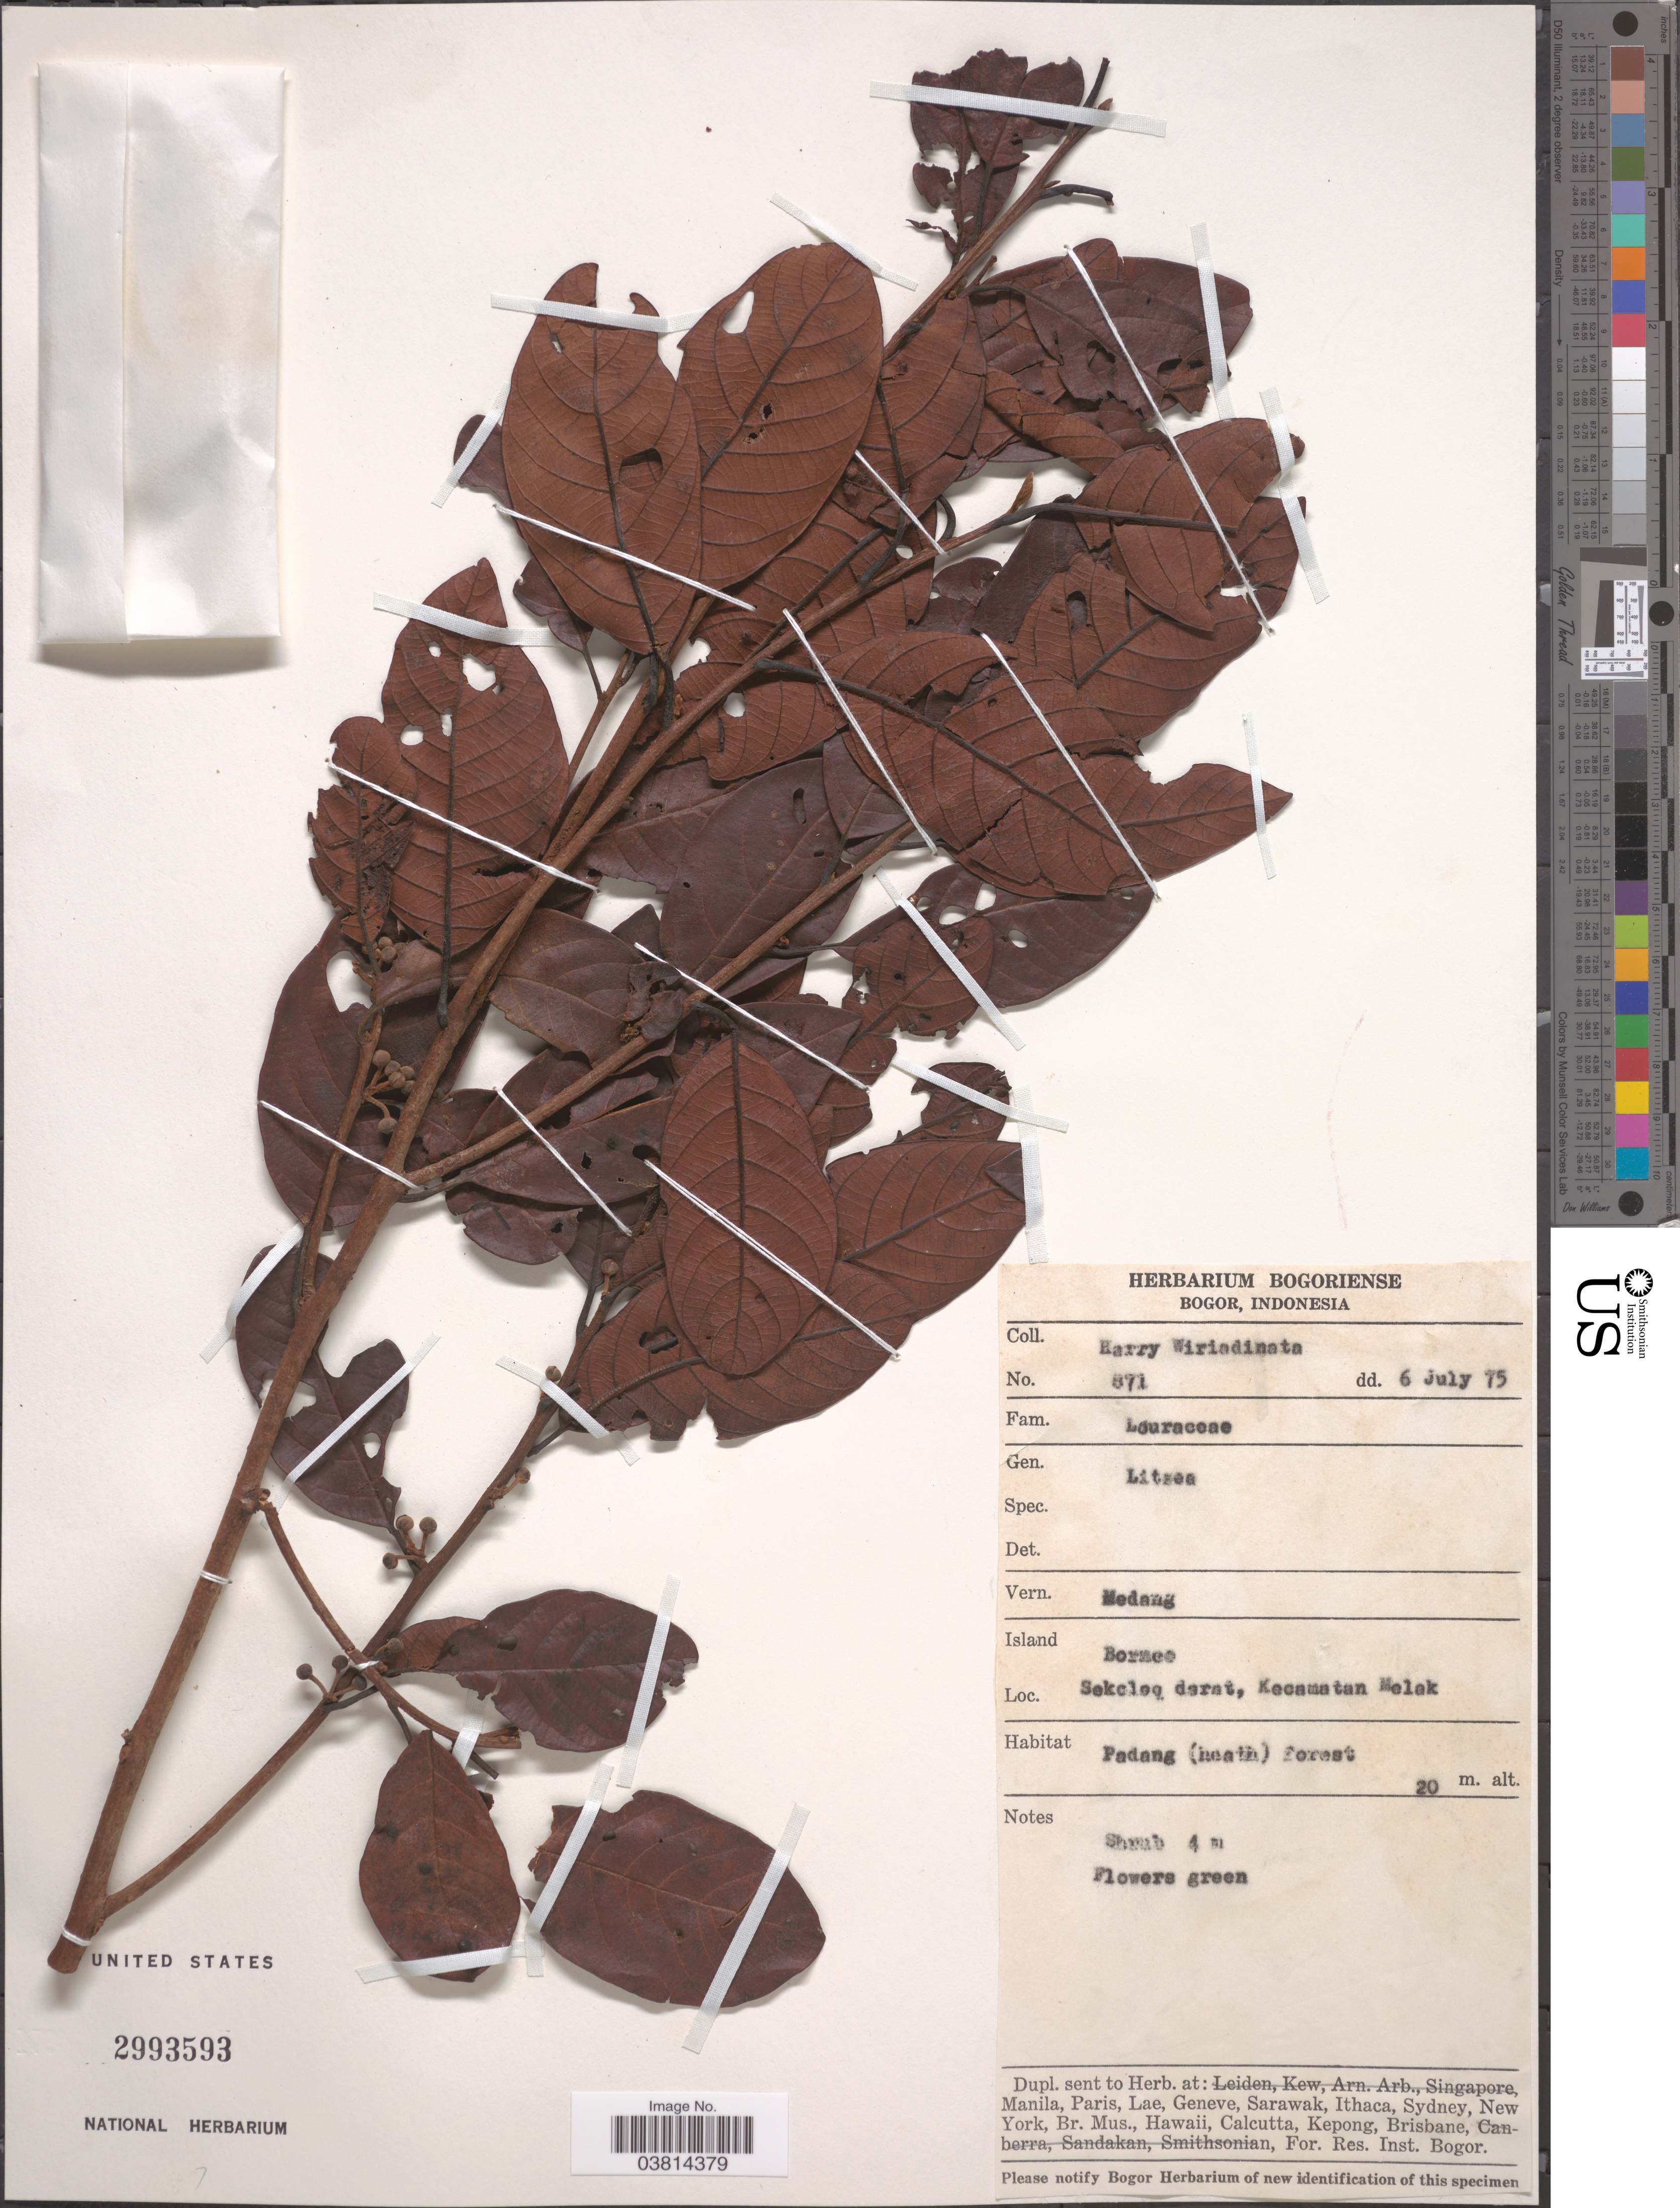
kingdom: Plantae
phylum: Tracheophyta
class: Magnoliopsida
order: Laurales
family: Lauraceae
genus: Litsea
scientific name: Litsea sp.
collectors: H. Wiriadanata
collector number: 871*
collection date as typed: Transcribed d/m/y: 6/7/75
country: Indonesia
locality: Bogor. Island Borneo. Sekelse derat, Kecamatan Melak.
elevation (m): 20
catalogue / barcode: US 2993593